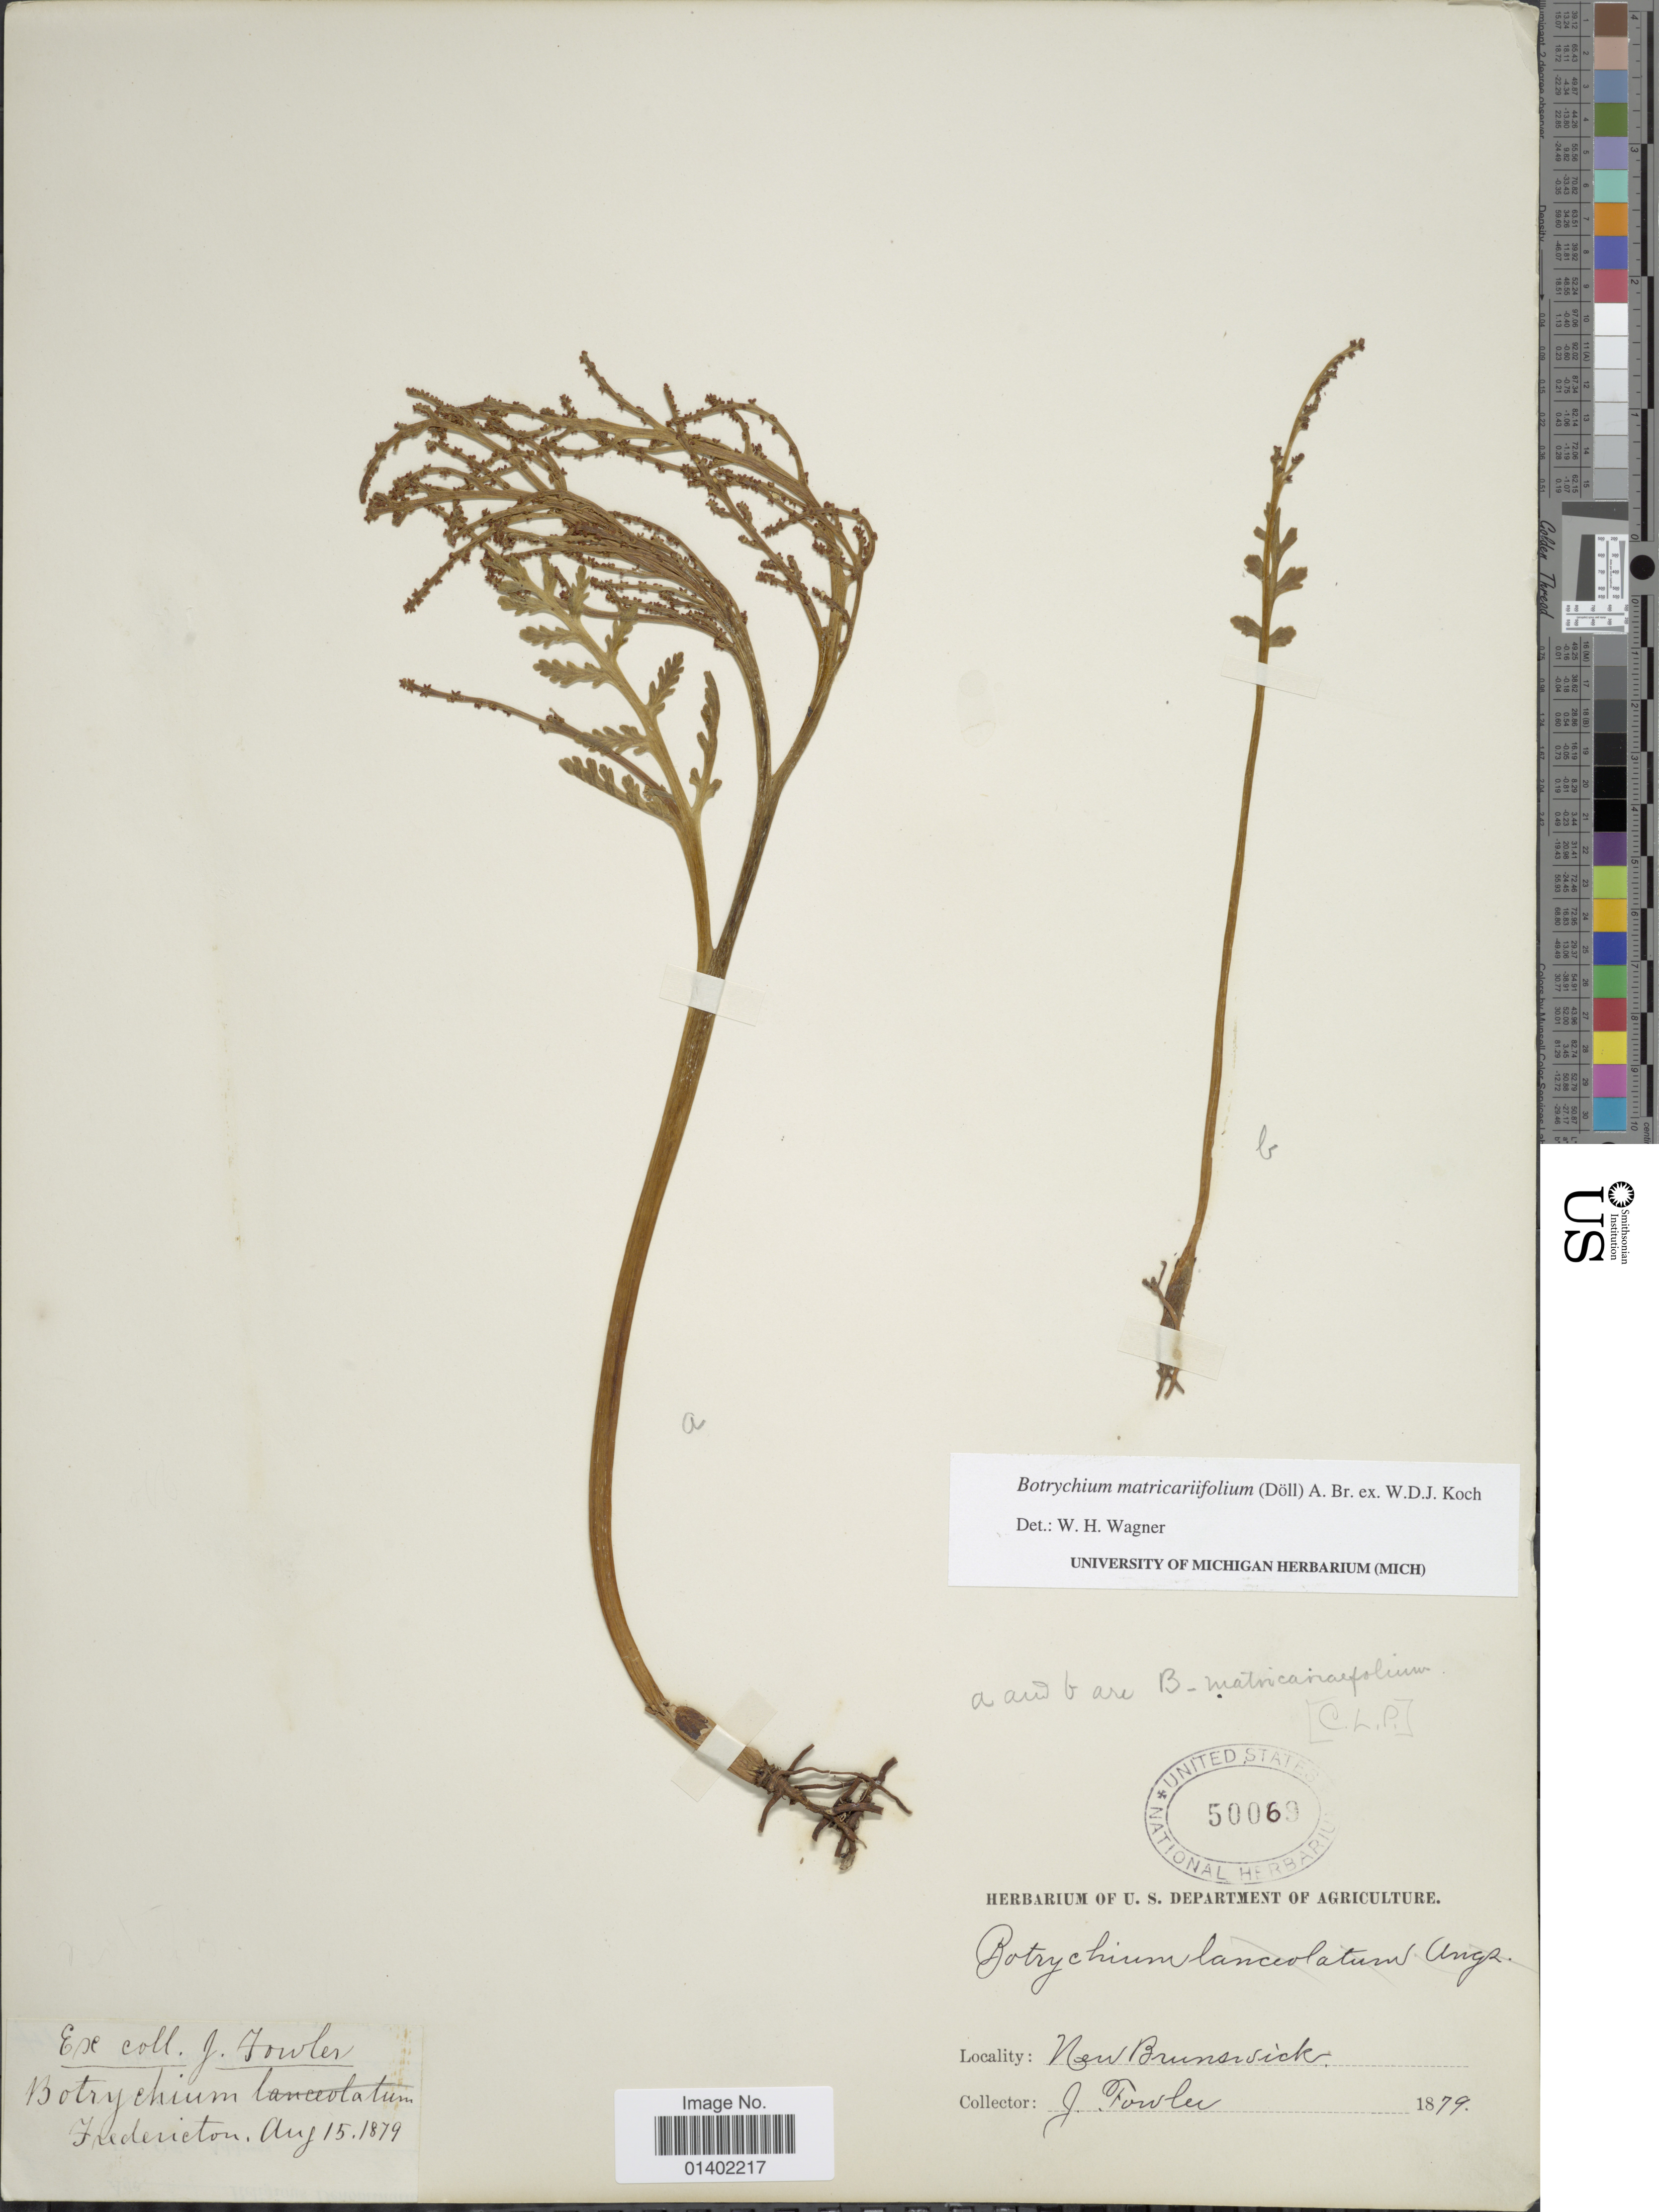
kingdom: Plantae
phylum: Tracheophyta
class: Polypodiopsida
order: Ophioglossales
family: Ophioglossaceae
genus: Botrychium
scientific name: Botrychium matricariifolium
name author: (A. Braun ex Dowell) A. Braun ex Koch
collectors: J. P. Fowler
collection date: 1879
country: Canada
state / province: New Brunswick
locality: Fredericton, New Brunswick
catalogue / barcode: US 50069